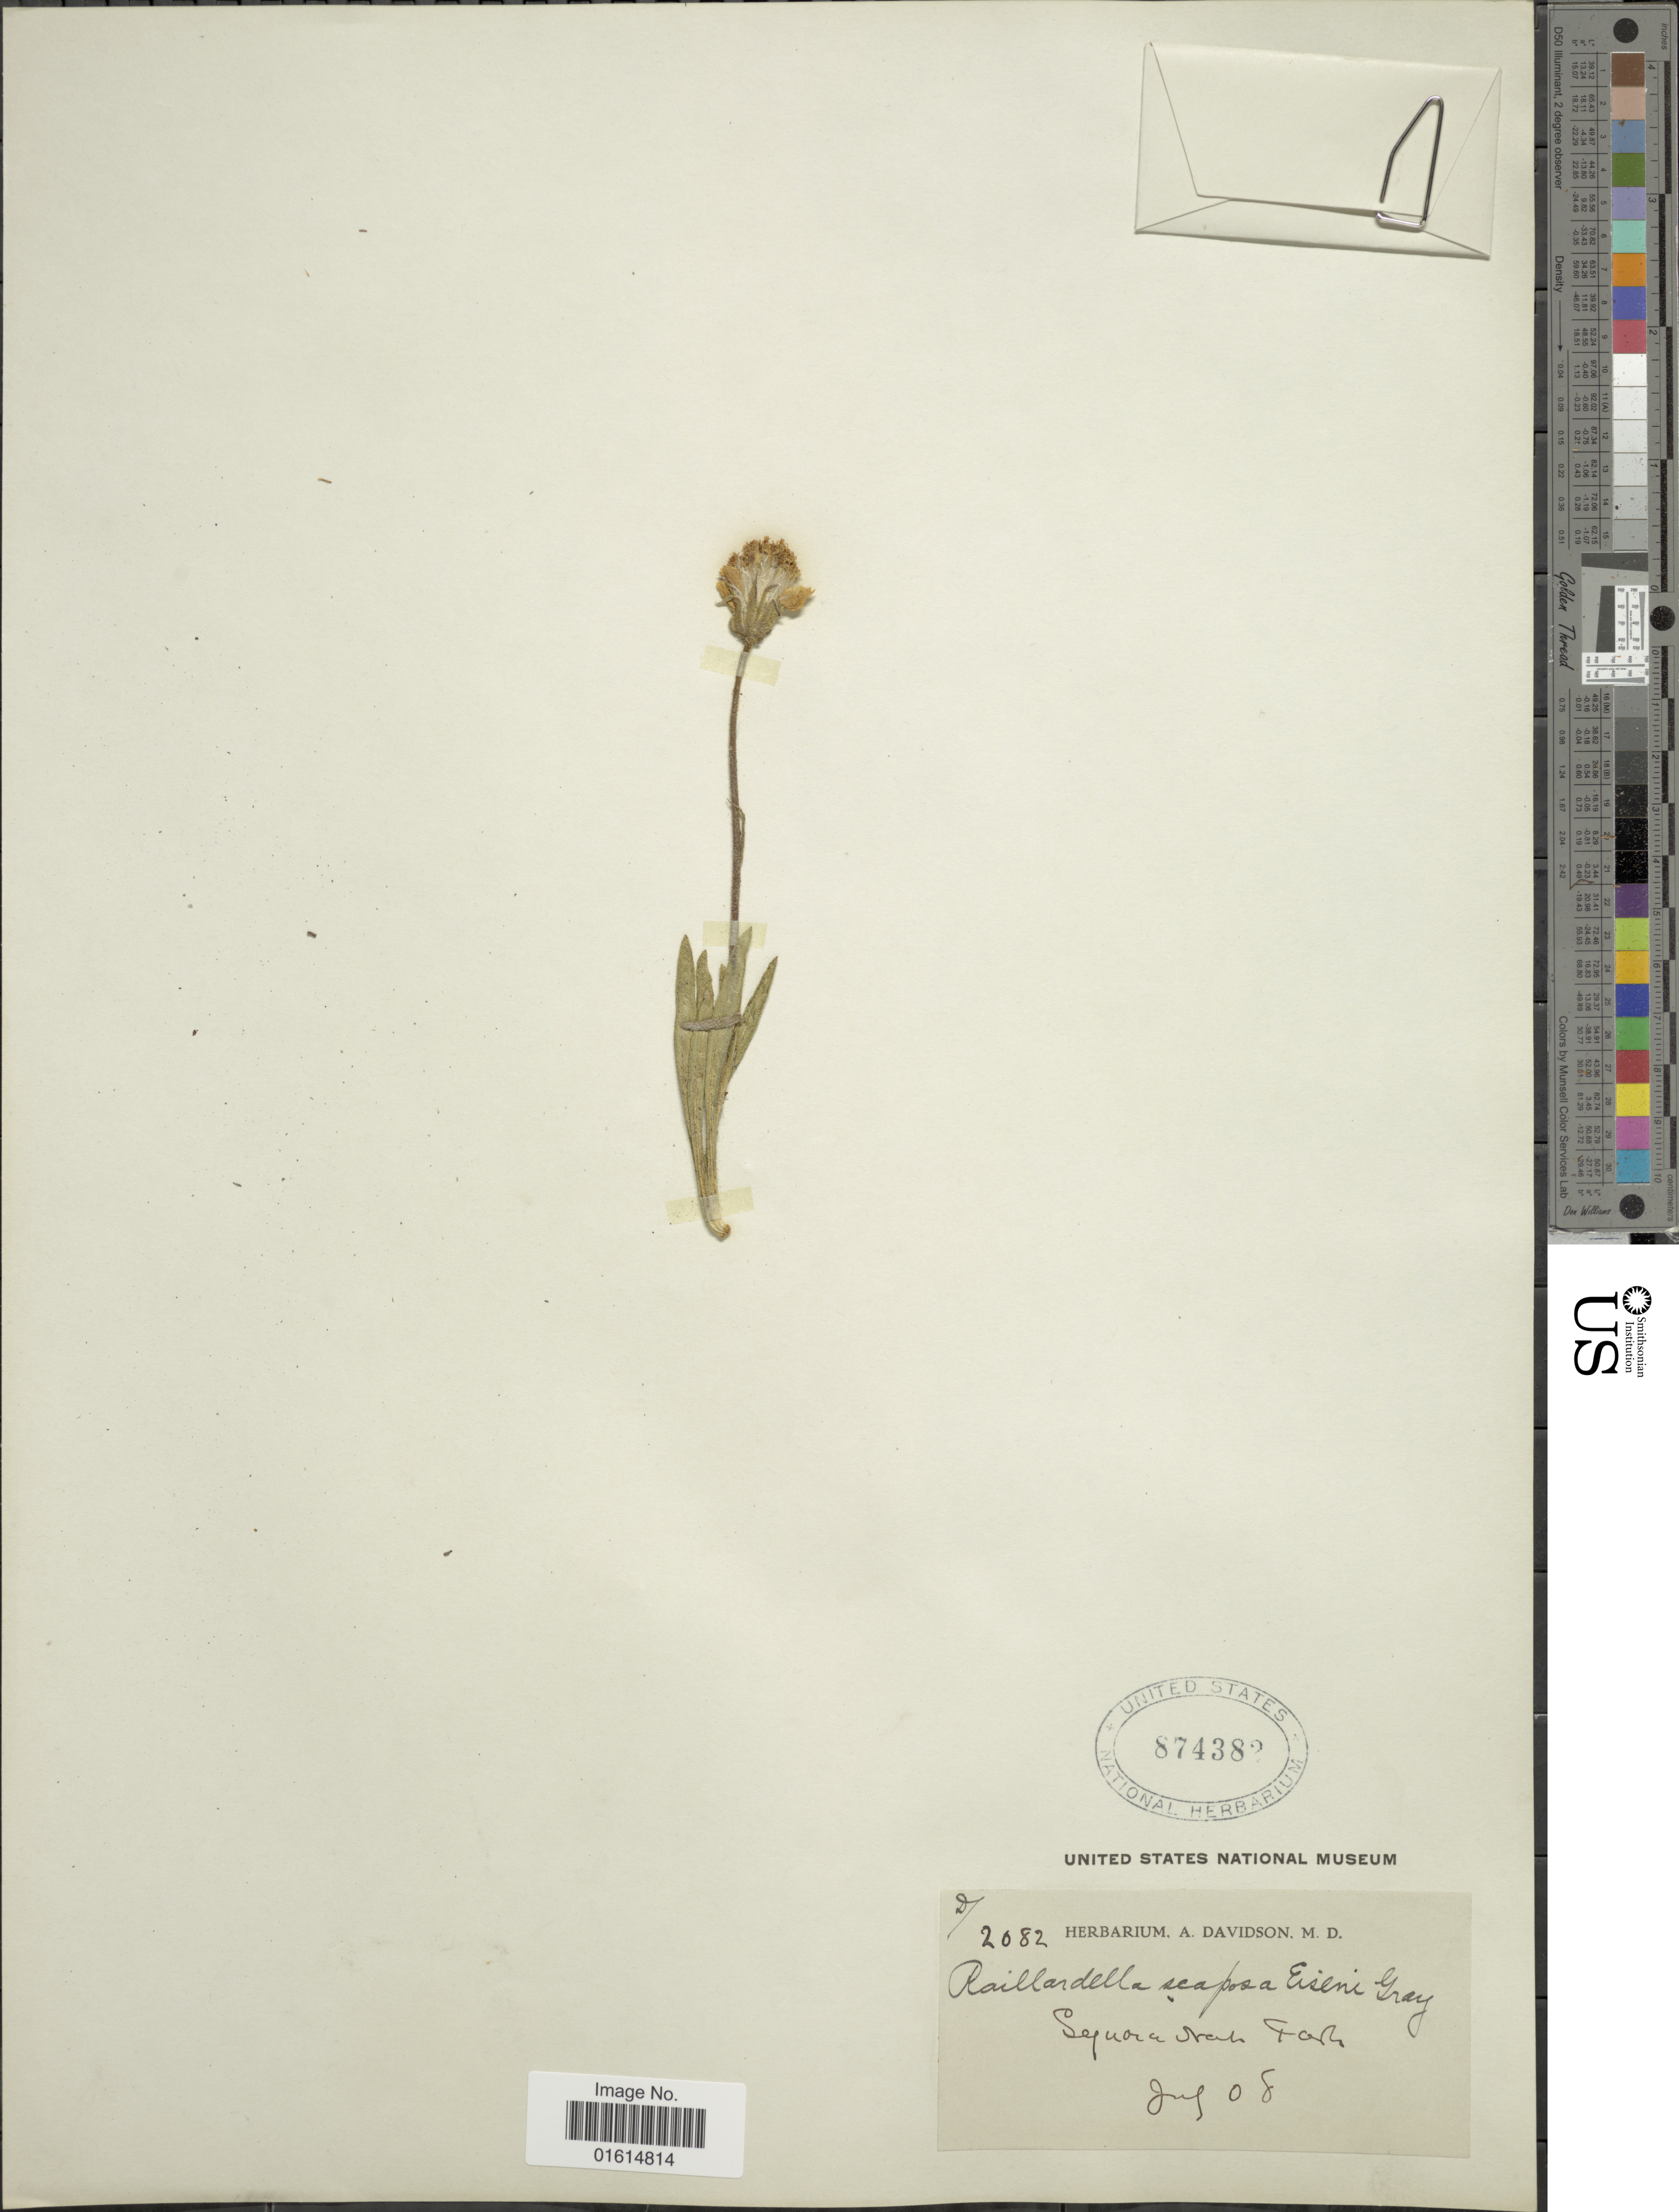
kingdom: Plantae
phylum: Tracheophyta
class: Magnoliopsida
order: Asterales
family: Asteraceae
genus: Raillardella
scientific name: Raillardella scaposa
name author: A. Gray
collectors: ex herb. A. Davidson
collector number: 2082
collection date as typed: Transcribed d/m/y: /7/8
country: United States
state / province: California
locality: Sequoia Nat. Park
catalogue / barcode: US 874382